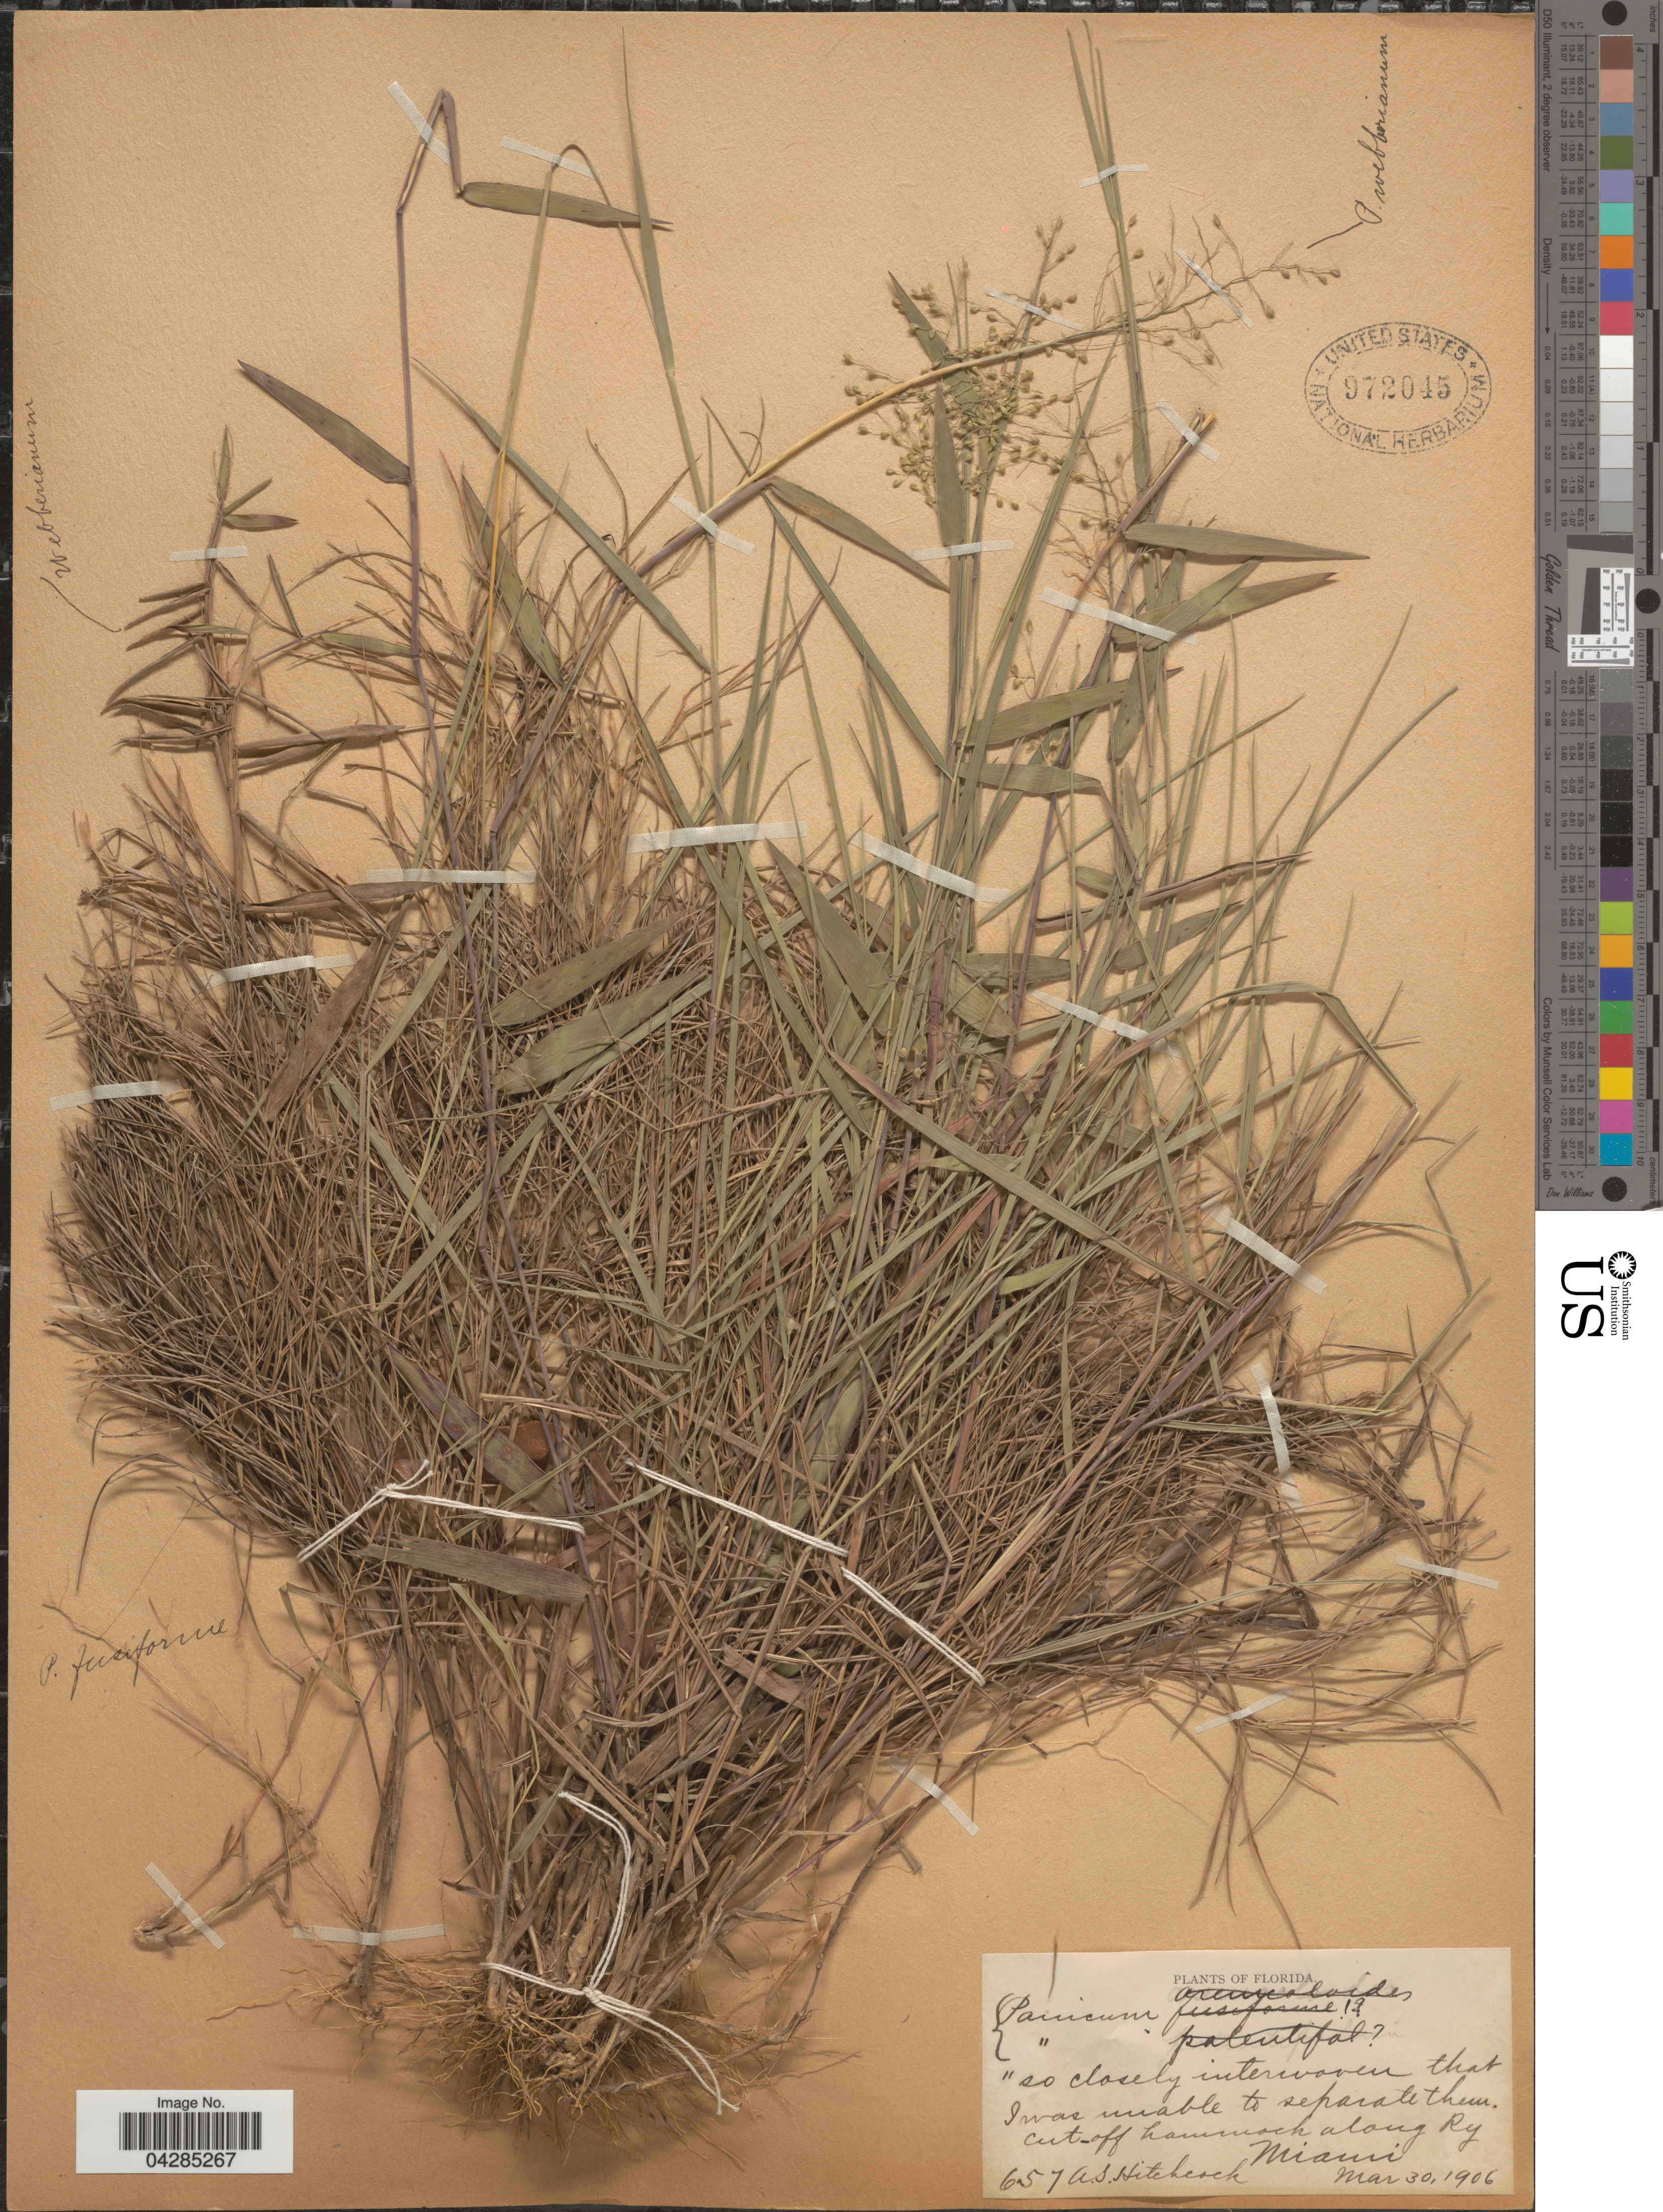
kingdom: Plantae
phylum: Tracheophyta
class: Liliopsida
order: Poales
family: Poaceae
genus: Dichanthelium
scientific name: Dichanthelium portoricense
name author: (Desv. ex Ham.) B.F. Hansen & Wunderlin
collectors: A. S. Hitchcock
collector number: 657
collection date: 1906-03-30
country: United States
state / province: Florida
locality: Cut-off hammock along Ry. Miami.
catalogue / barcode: US 972045